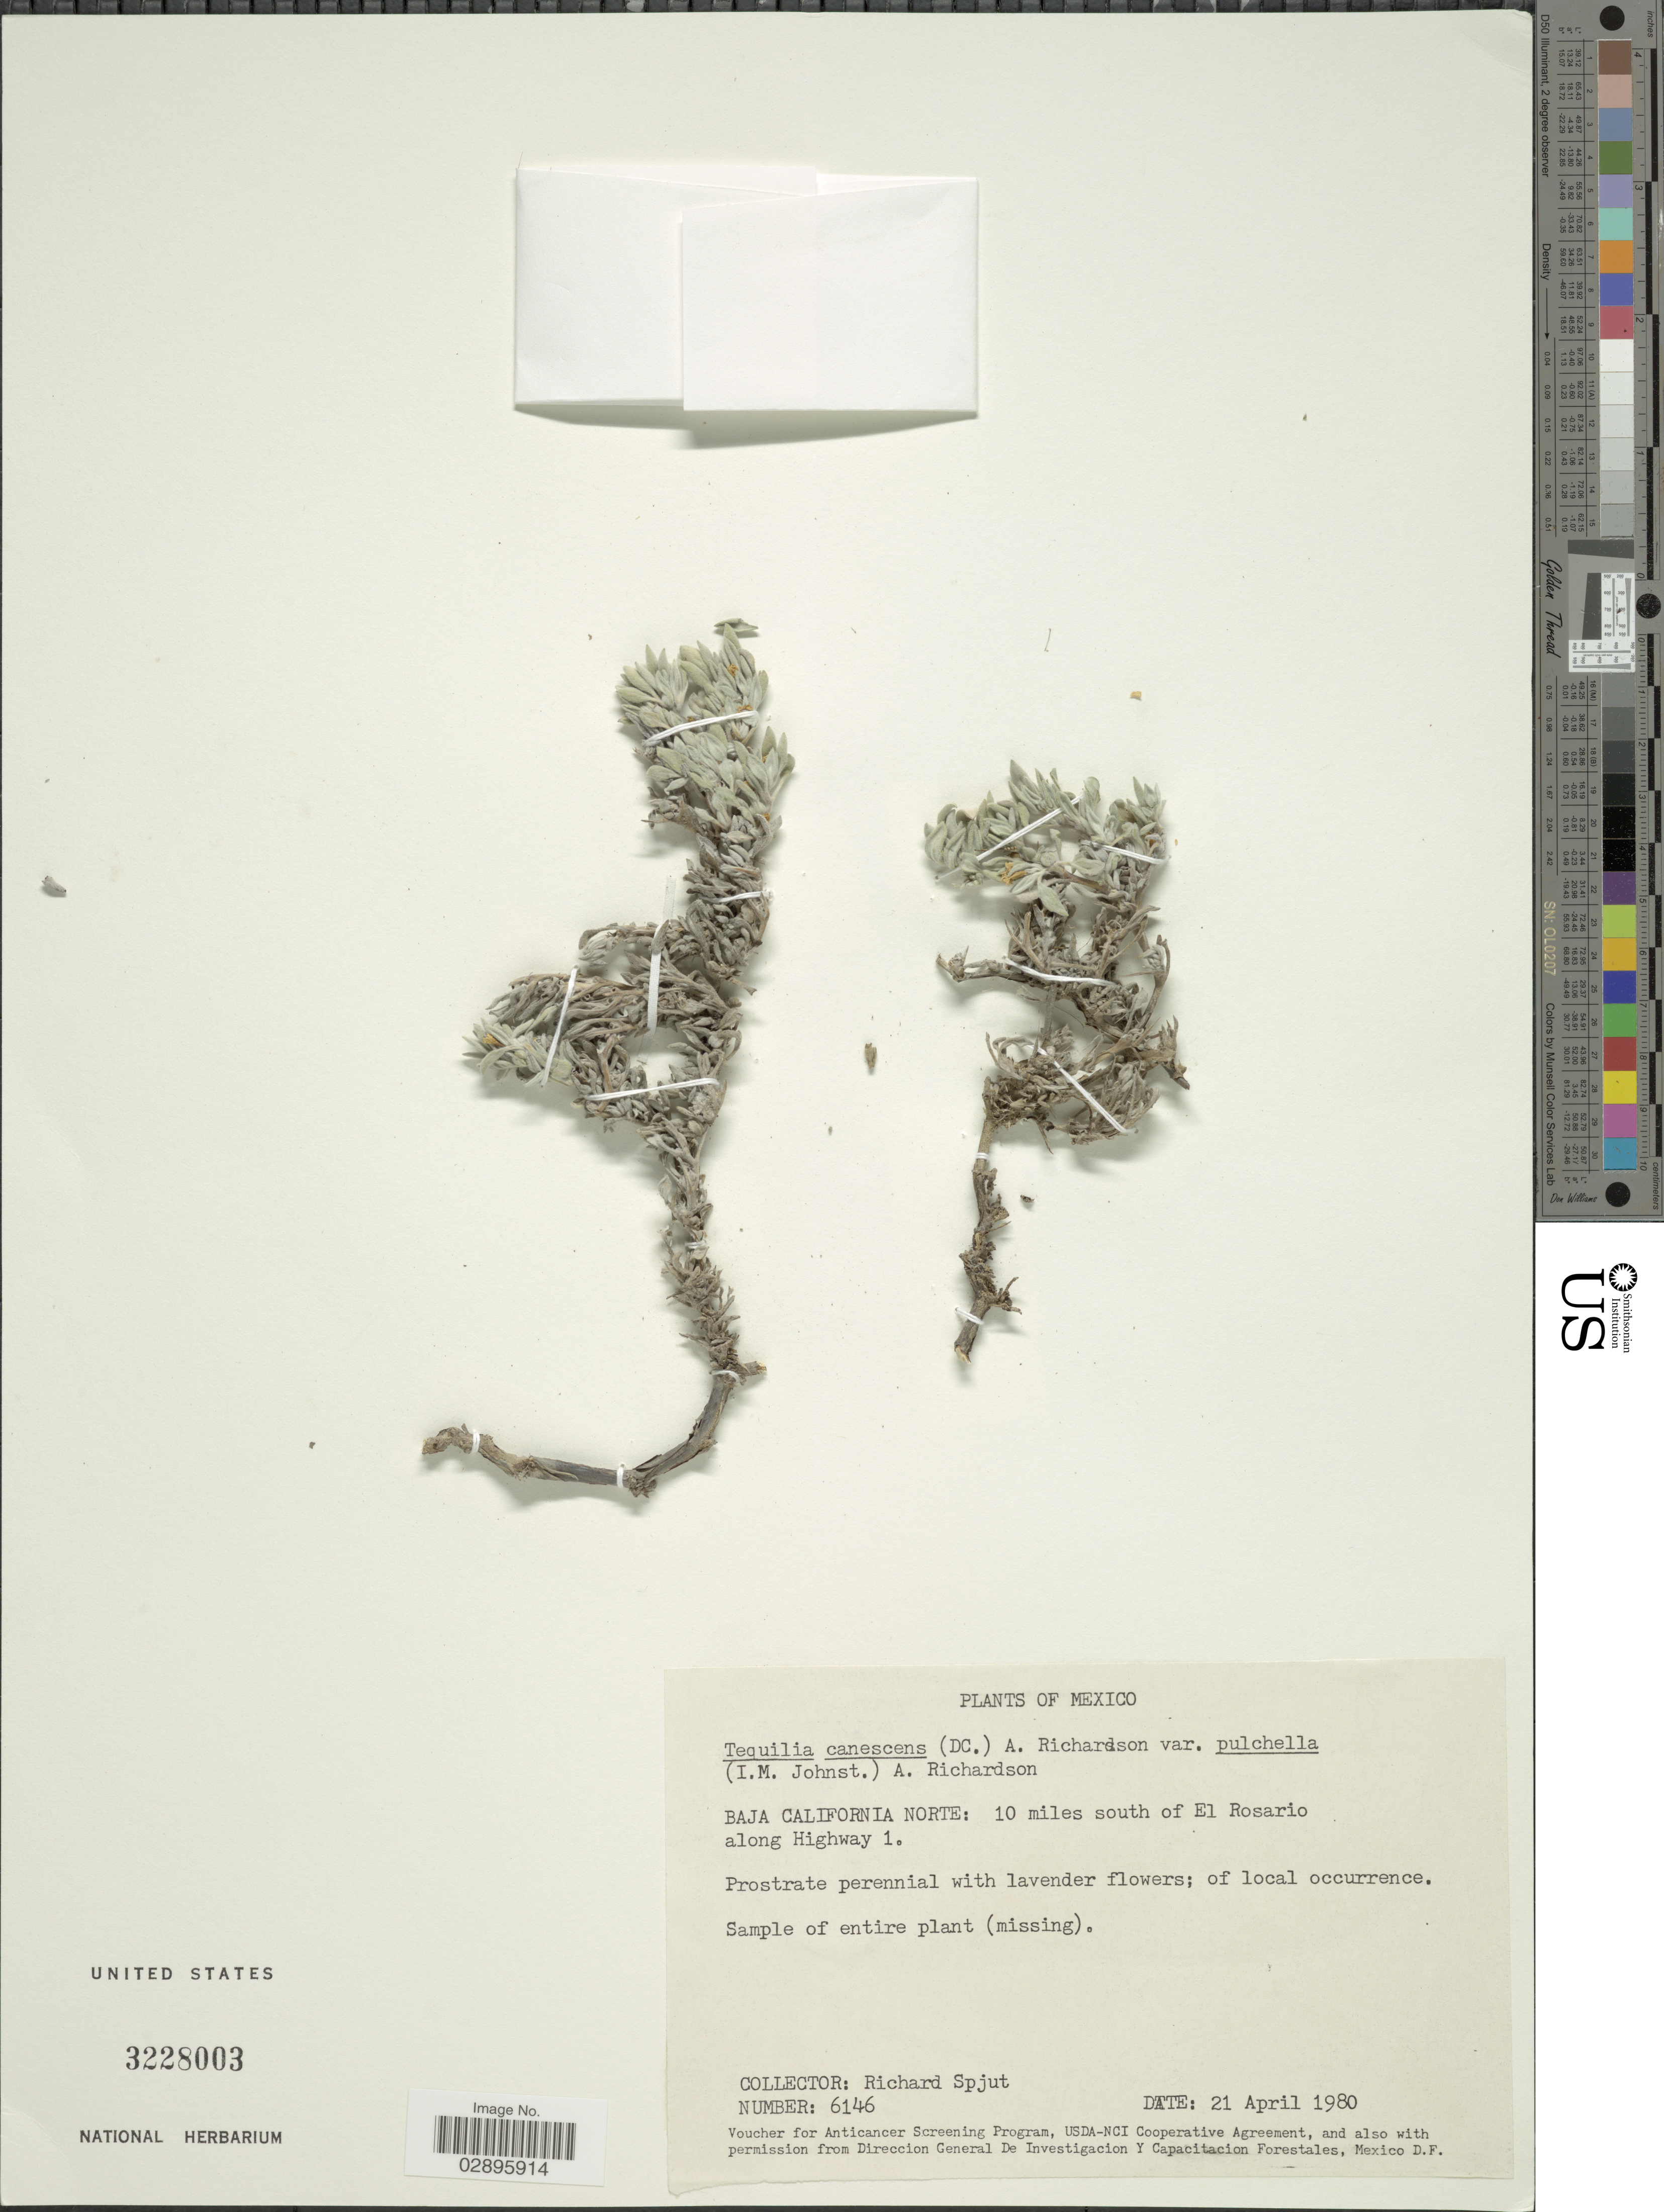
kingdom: Plantae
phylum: Tracheophyta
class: Magnoliopsida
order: Boraginales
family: Ehretiaceae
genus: Tiquilia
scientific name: Tiquilia canescens var. pulchella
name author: (I.M. Johnst.) A.T. Richardson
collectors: R. Spjut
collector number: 6146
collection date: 1980-04-21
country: Mexico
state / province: Baja California Norte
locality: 10 miles south of El Rosario along Highway 1.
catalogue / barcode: US 3228003